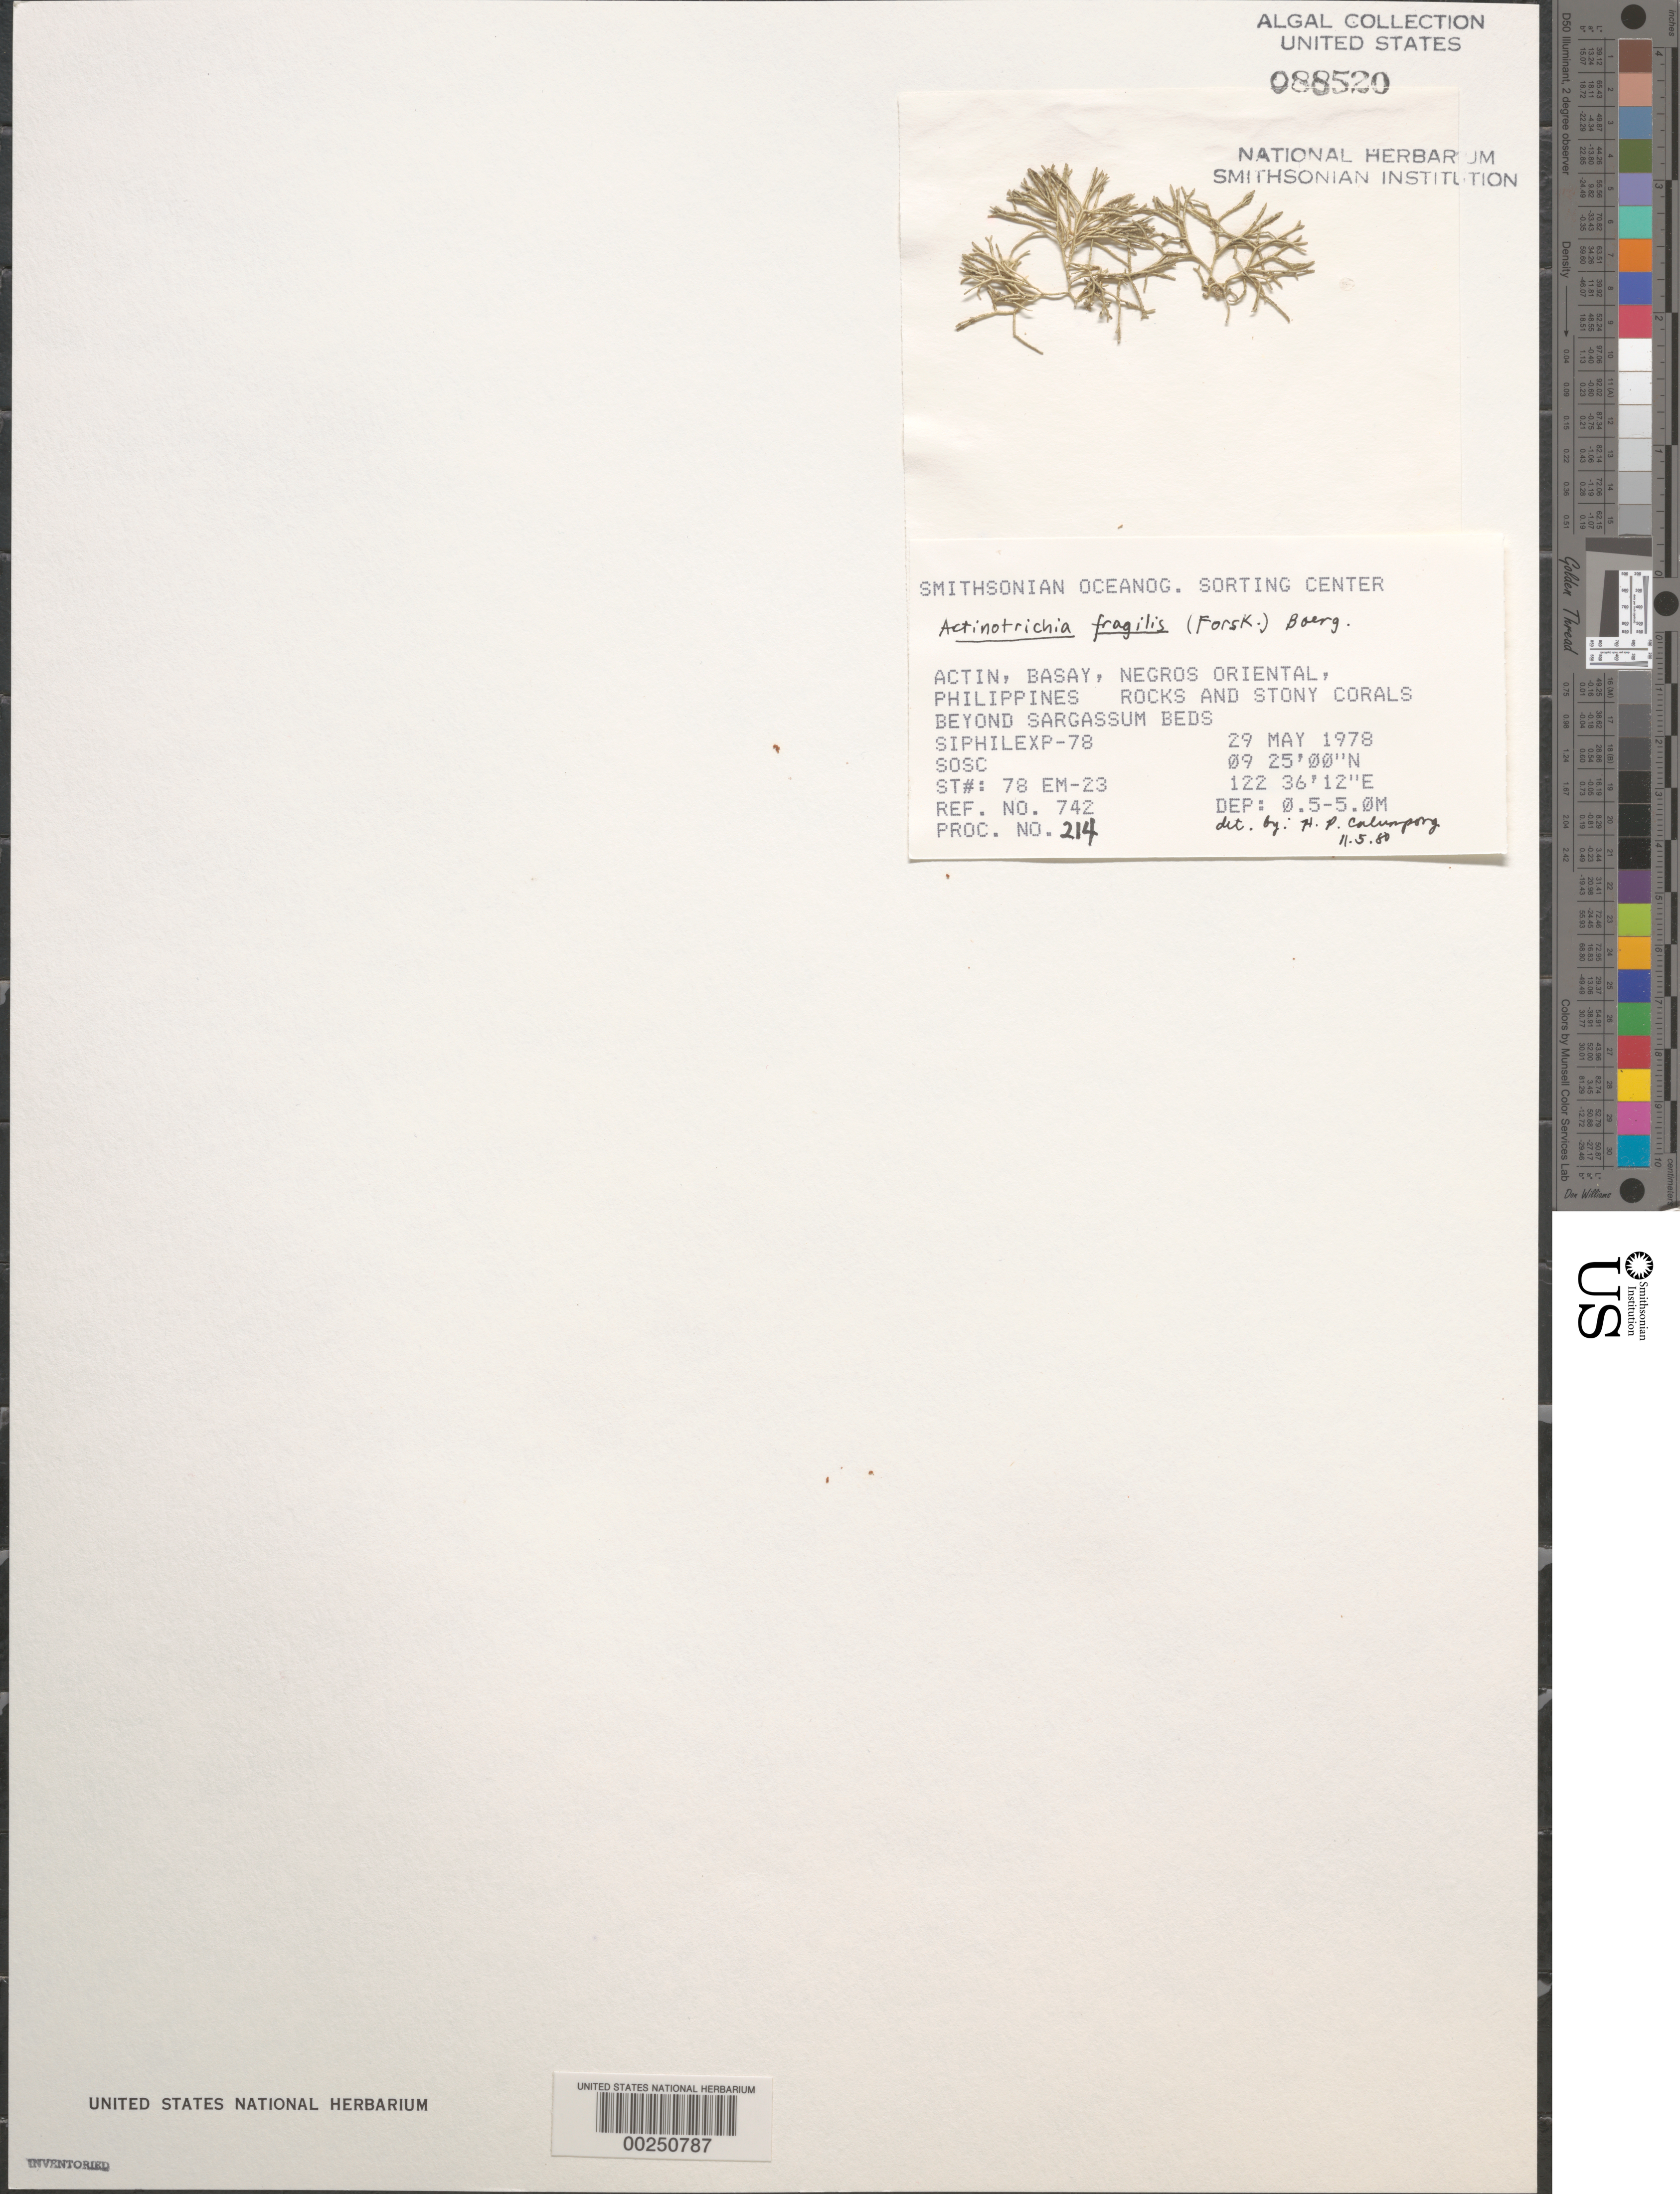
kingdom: Plantae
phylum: Rhodophyta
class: Florideophyceae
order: Nemaliales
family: Galaxauraceae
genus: Actinotrichia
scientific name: Actinotrichia fragilis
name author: (Forssk.) Børgesen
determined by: Calumpong, H. P.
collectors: SOSC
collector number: Station 78 Em-23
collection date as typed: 29 May 1978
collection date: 1978-05-29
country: Philippines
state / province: Central Visayas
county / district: Negros Oriental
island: Negros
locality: Actin, Basay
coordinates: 09 25'00"N, 122 36'12"E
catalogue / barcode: US 88520